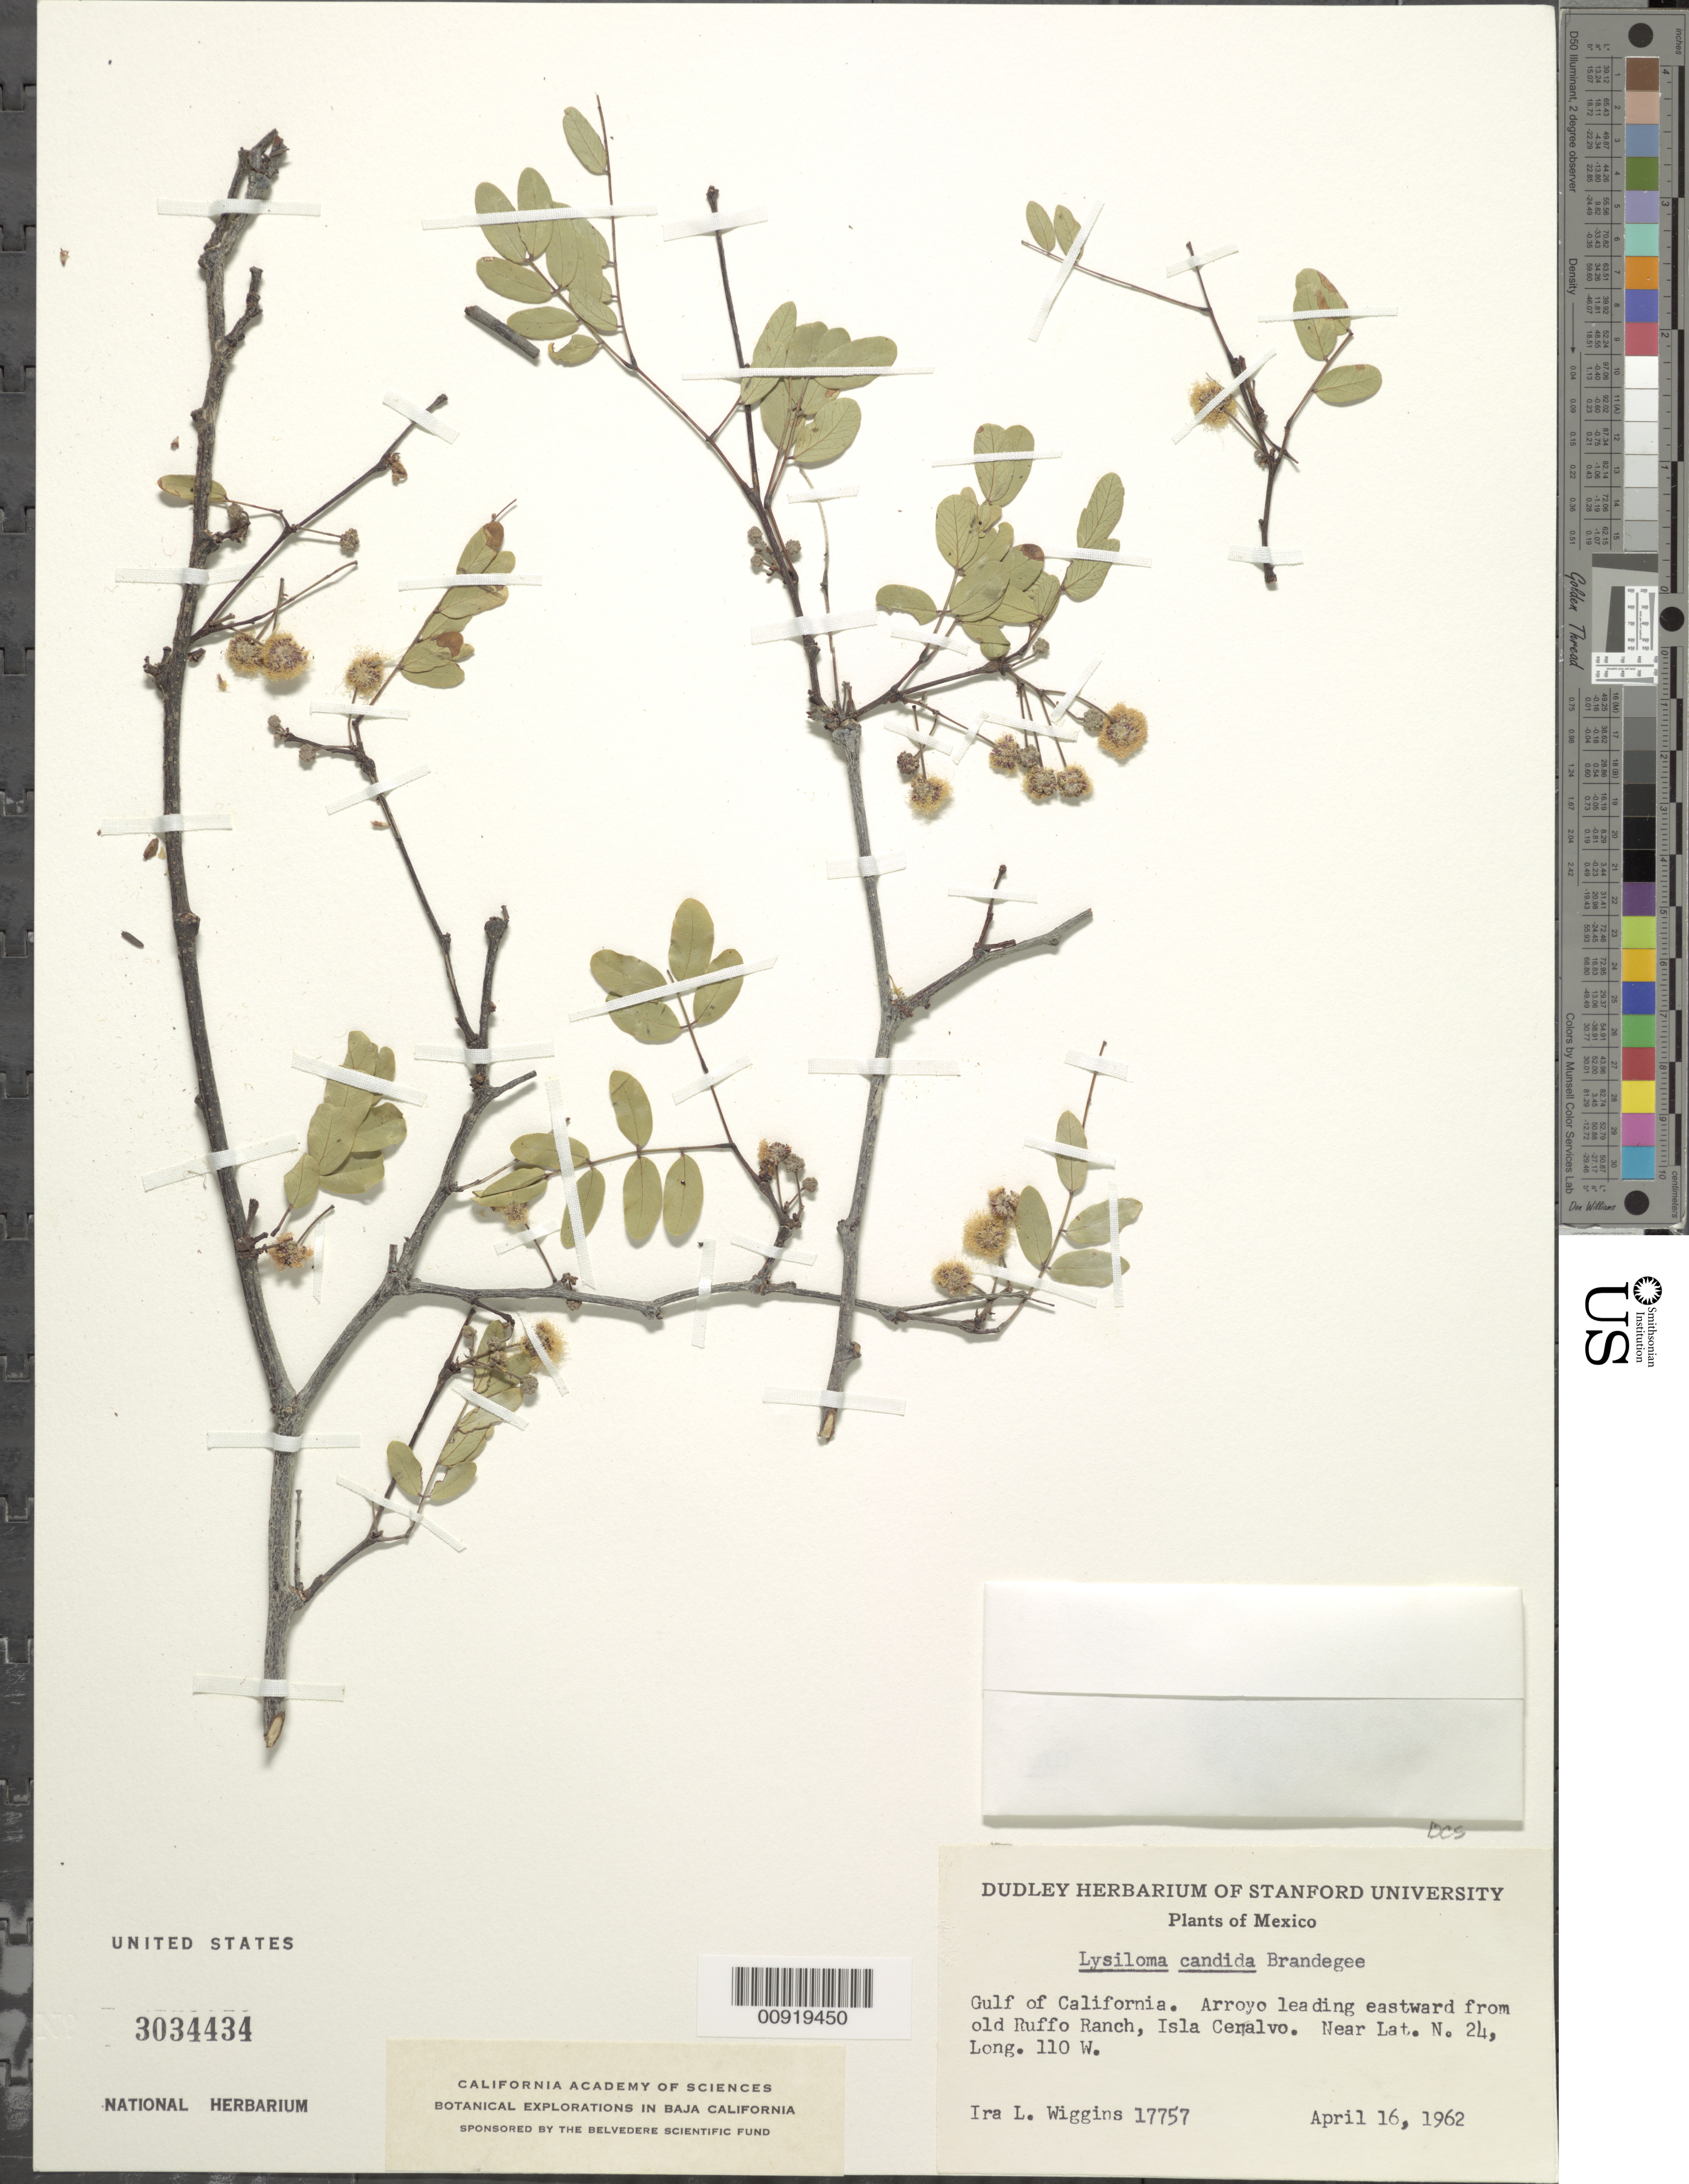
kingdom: Plantae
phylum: Tracheophyta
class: Magnoliopsida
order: Fabales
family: Fabaceae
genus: Lysiloma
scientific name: Lysiloma candidum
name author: Brandegee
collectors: I. L. Wiggins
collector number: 17757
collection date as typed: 16 Apr 1962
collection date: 1962-04-16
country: Mexico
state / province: Baja California Sur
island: Cerralvo I.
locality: Gulf of California. Arroyo leading eastward from old Ruffo Ranch, Isla Cerralvo.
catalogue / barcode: US 3034434